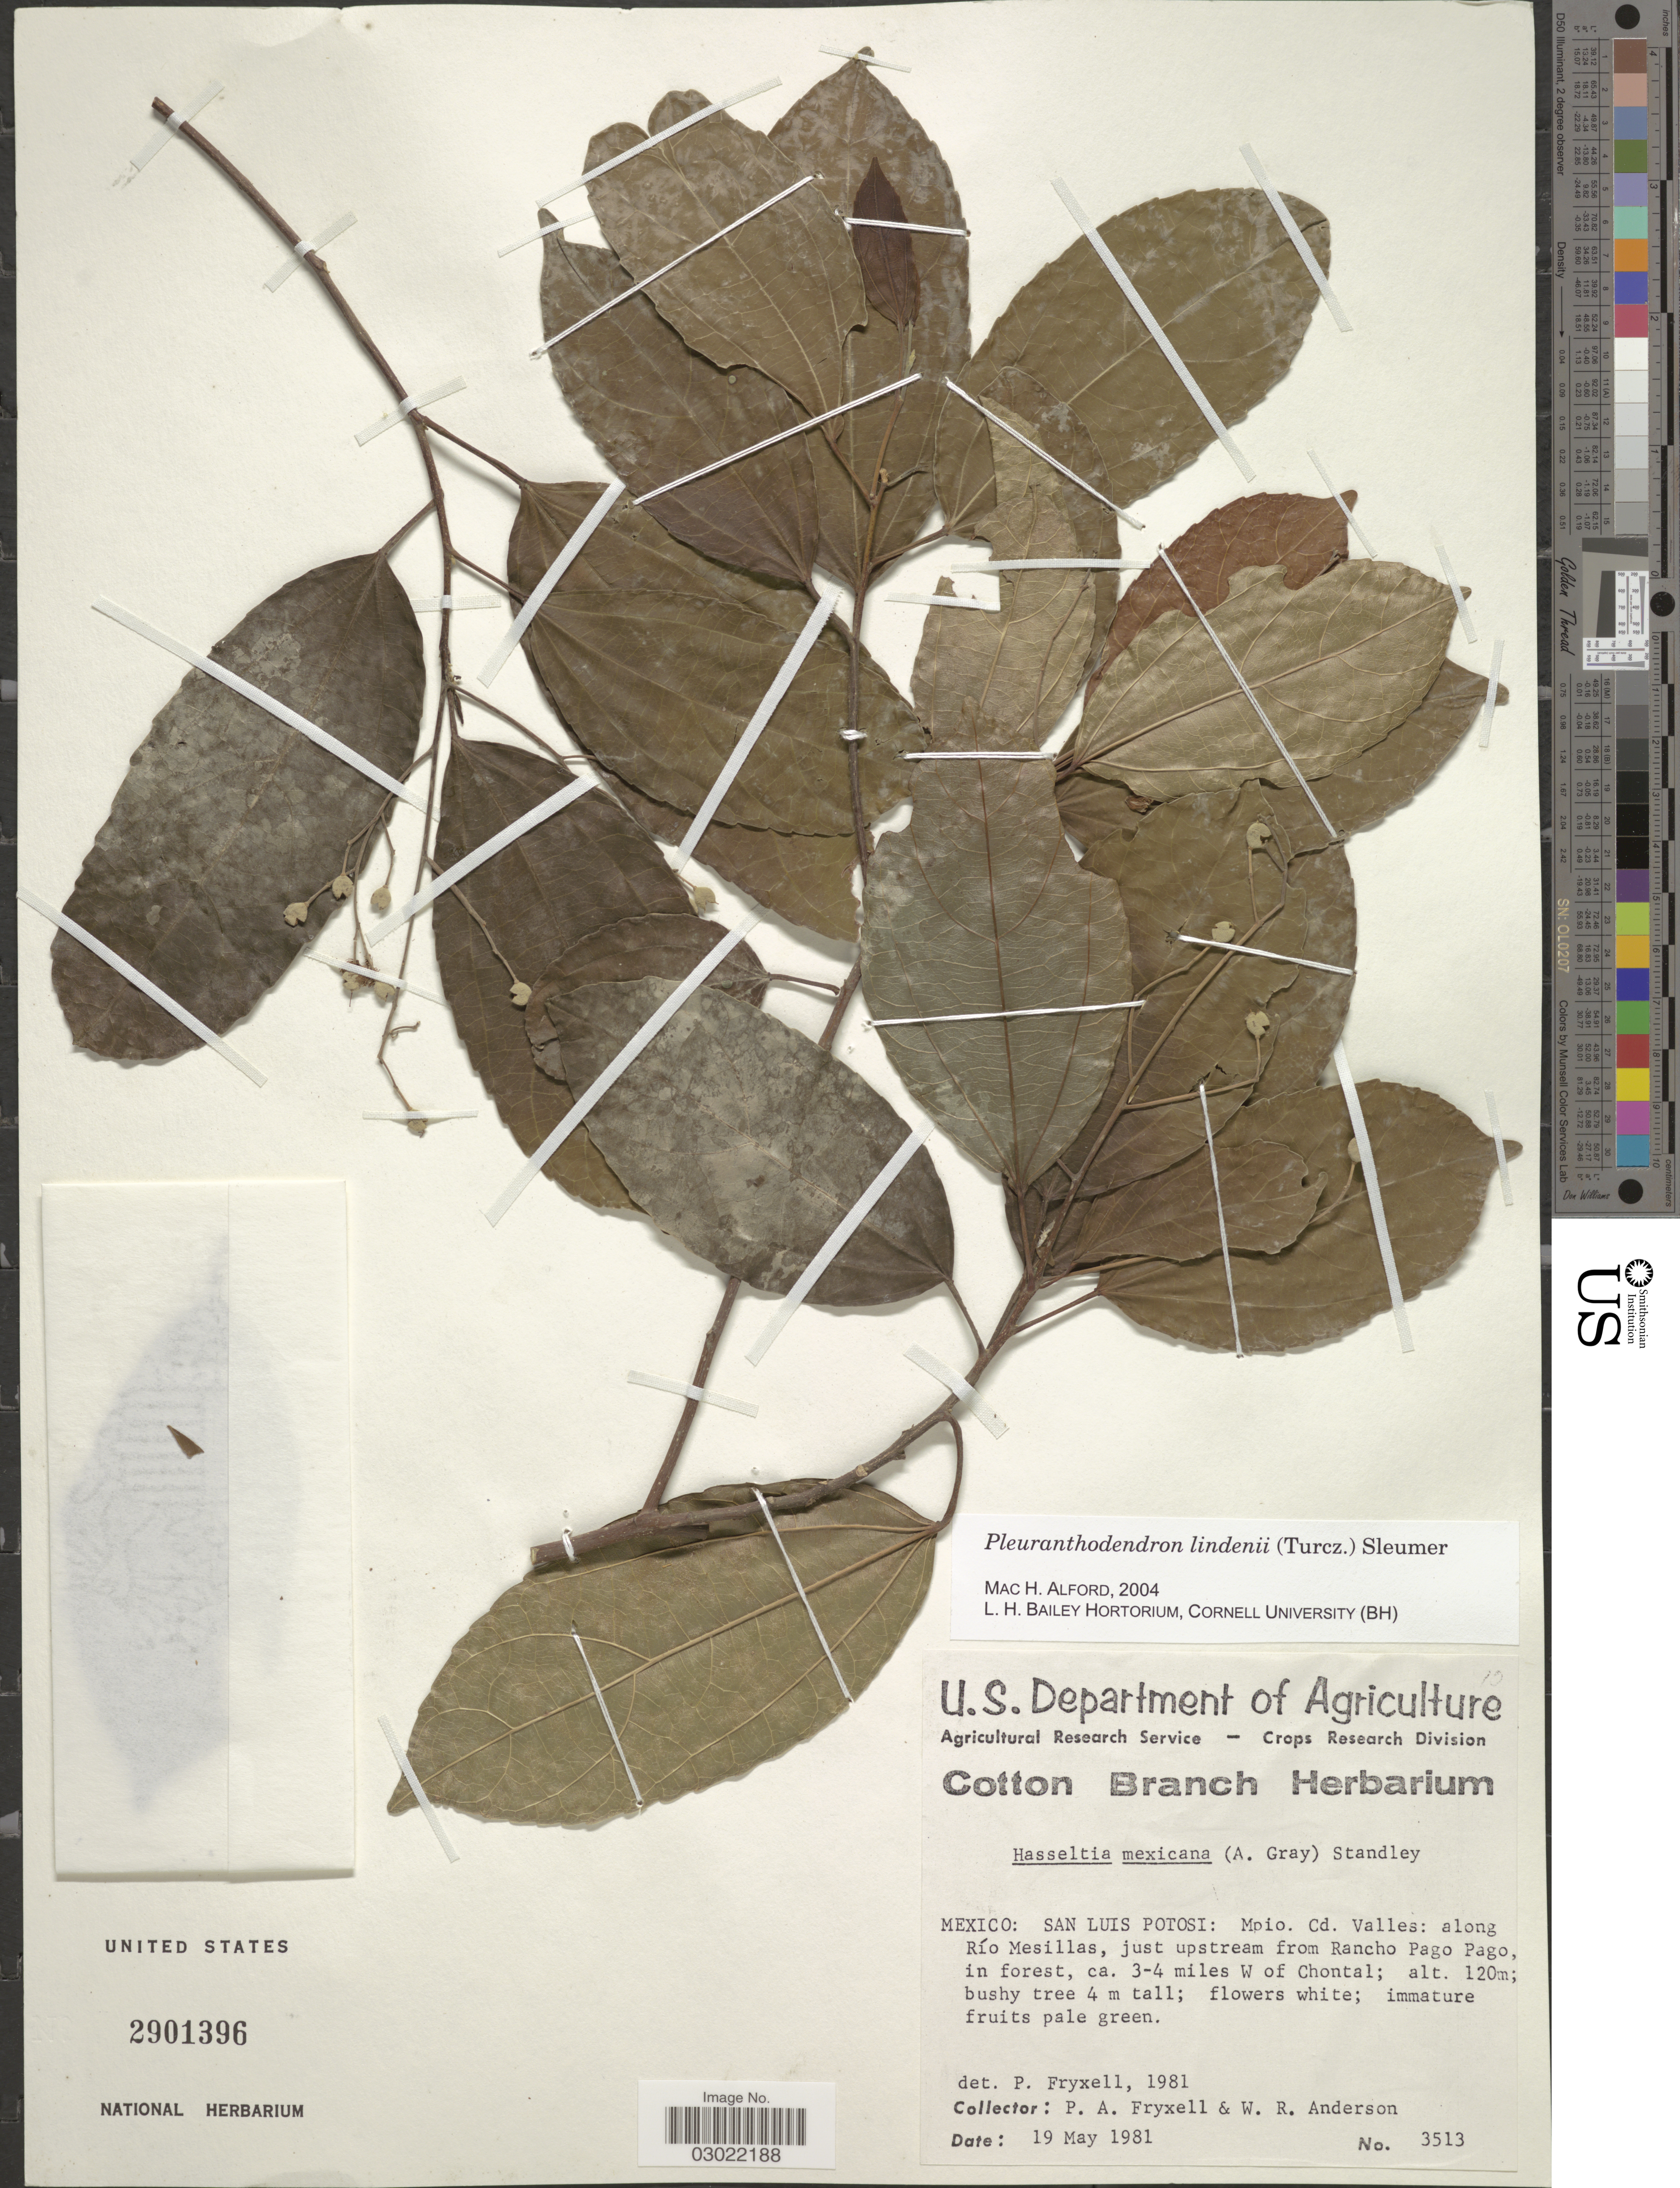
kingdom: Plantae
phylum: Tracheophyta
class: Magnoliopsida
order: Malpighiales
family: Salicaceae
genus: Pleuranthodendron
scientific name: Pleuranthodendron lindenii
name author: (Turcz.) Sleumer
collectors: P. A. Fryxell & W. Anderson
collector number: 3513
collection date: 1981-05-19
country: Mexico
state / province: San Luis Potosí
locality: Mpio. Cd. Valles: along Río Mesillas, just upstream from Rancho Pago Pago, ca. 3-4 miles W of Chontal.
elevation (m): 120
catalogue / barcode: US 2901396